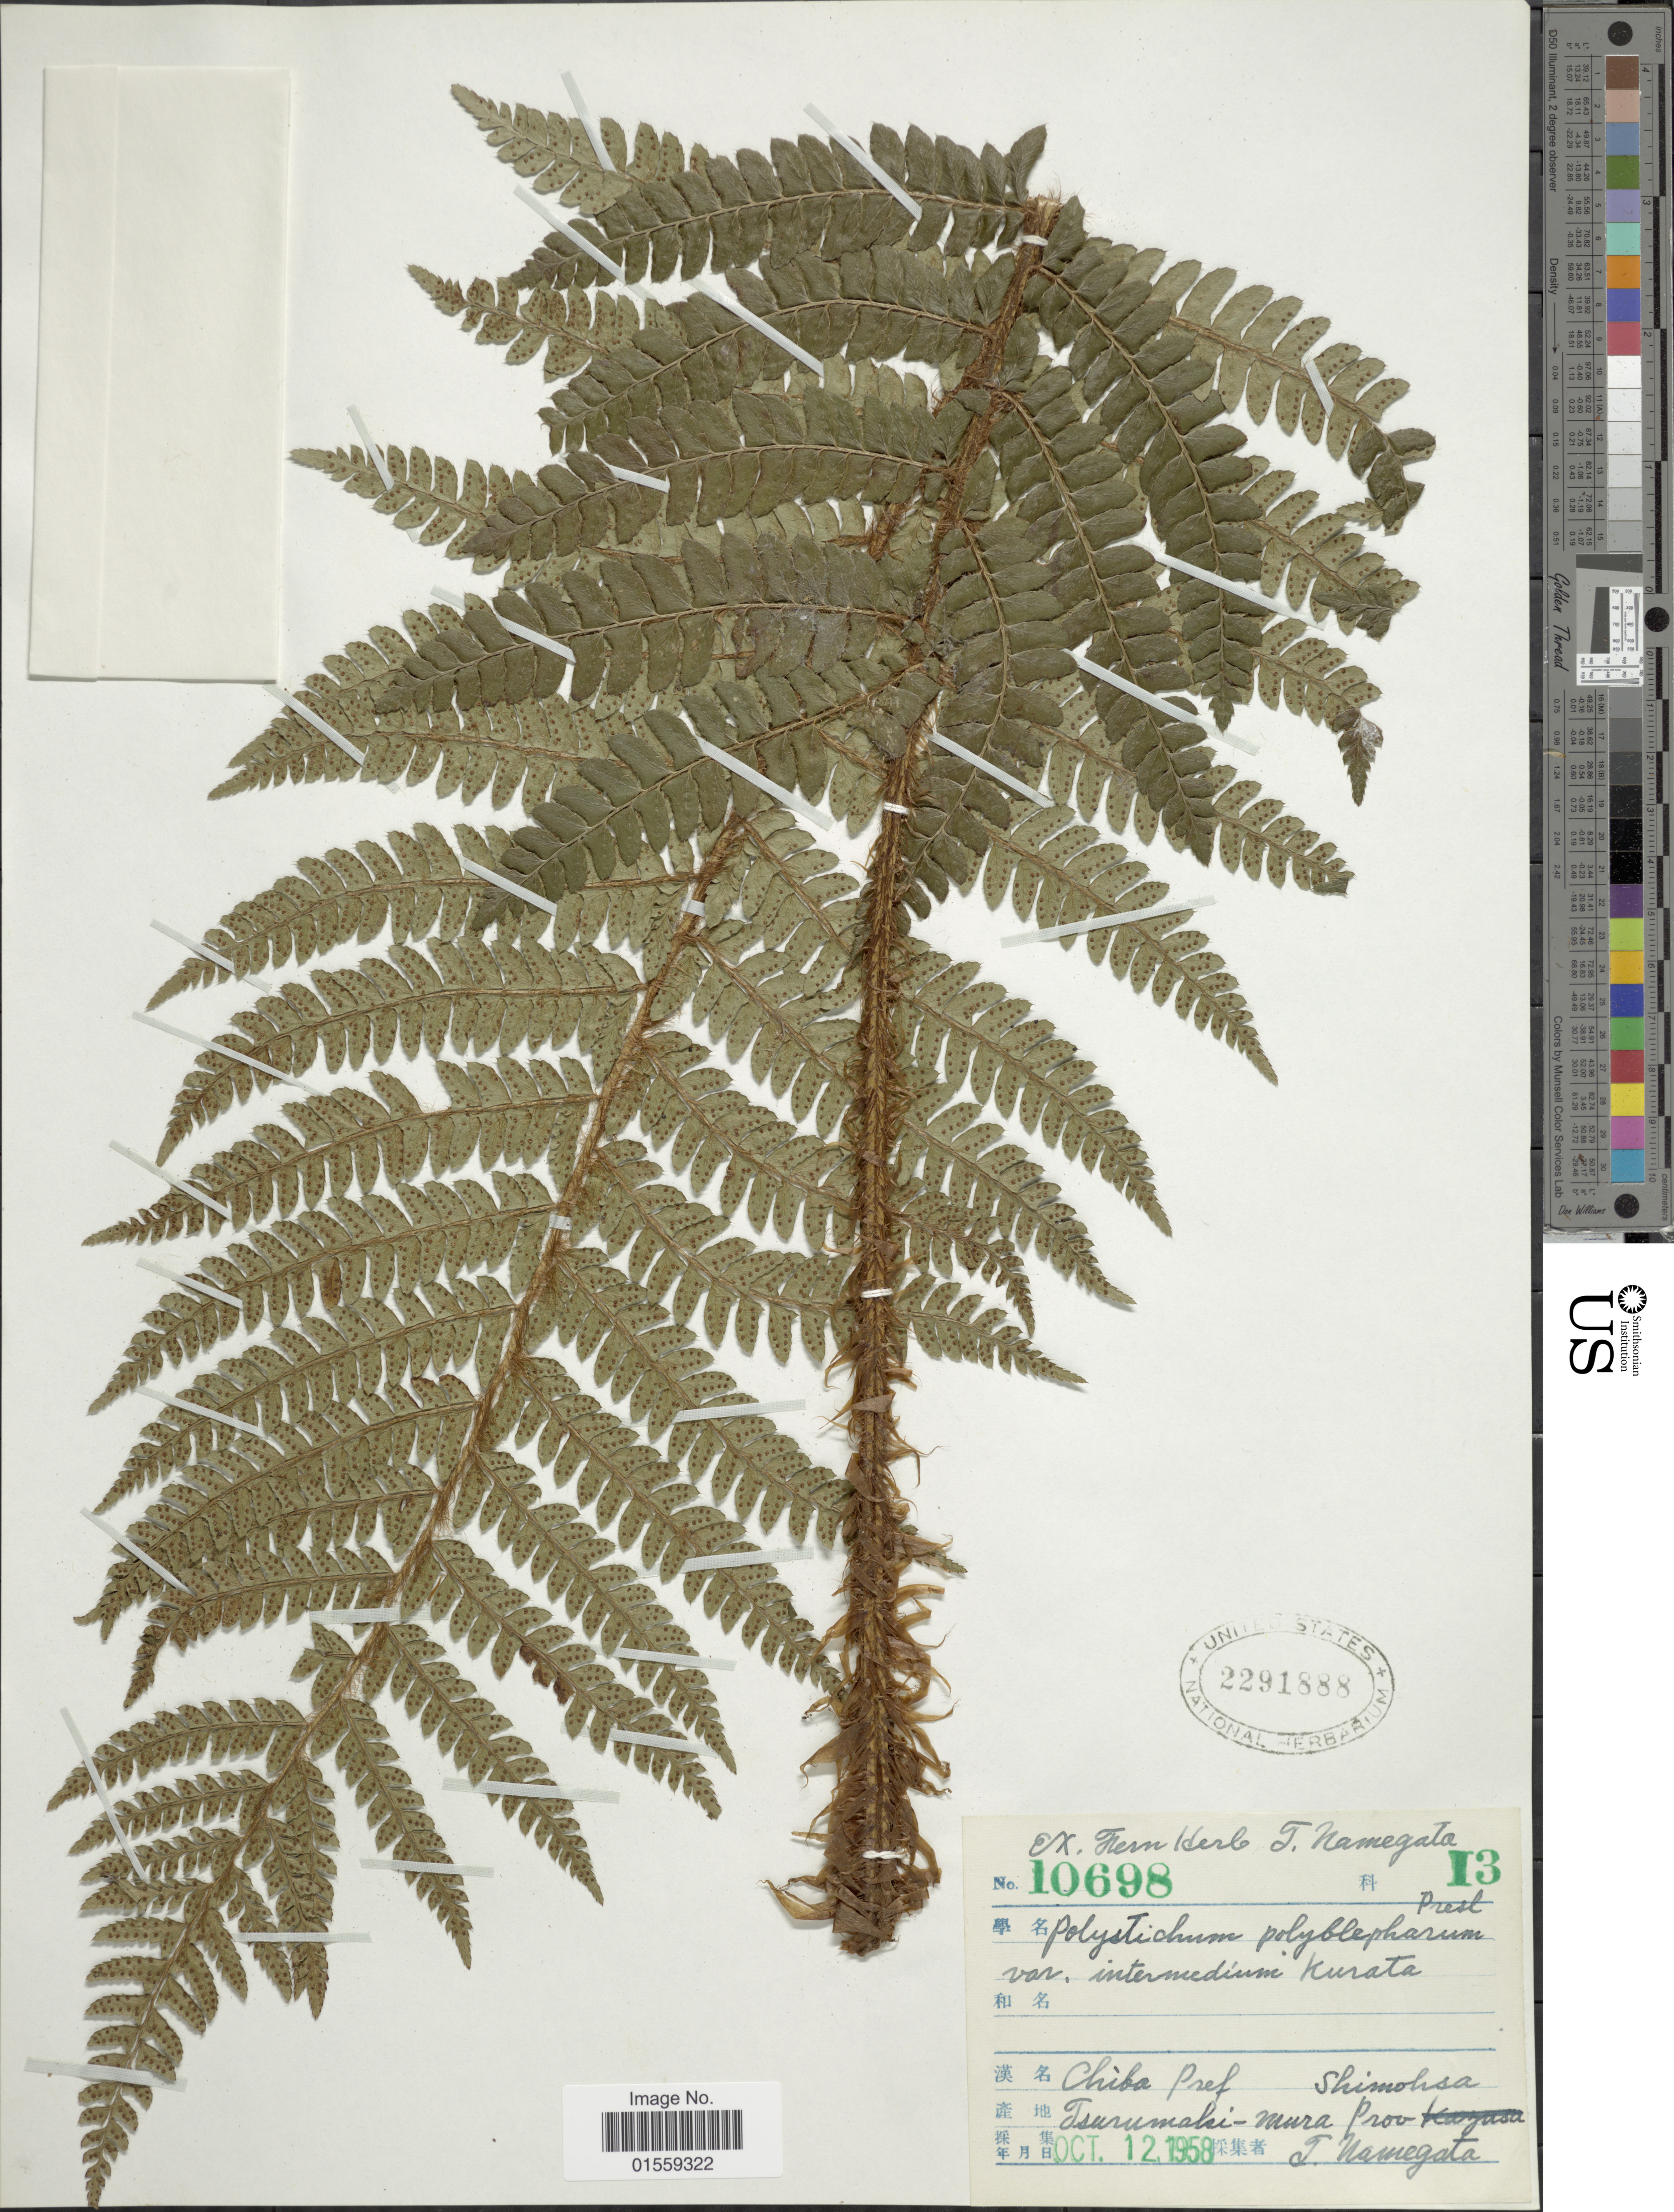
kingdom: Plantae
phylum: Tracheophyta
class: Polypodiopsida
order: Polypodiales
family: Dryopteridaceae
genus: Polystichum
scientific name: Polystichum polyblepharum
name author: (Roemer ex Kunze) C. Presl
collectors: T. Namegata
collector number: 10698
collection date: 1958-10-12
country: Japan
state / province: Tiba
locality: Chiba Pref. Tsurumaki-mura Prov. Shimohsa.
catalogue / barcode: US 2291888